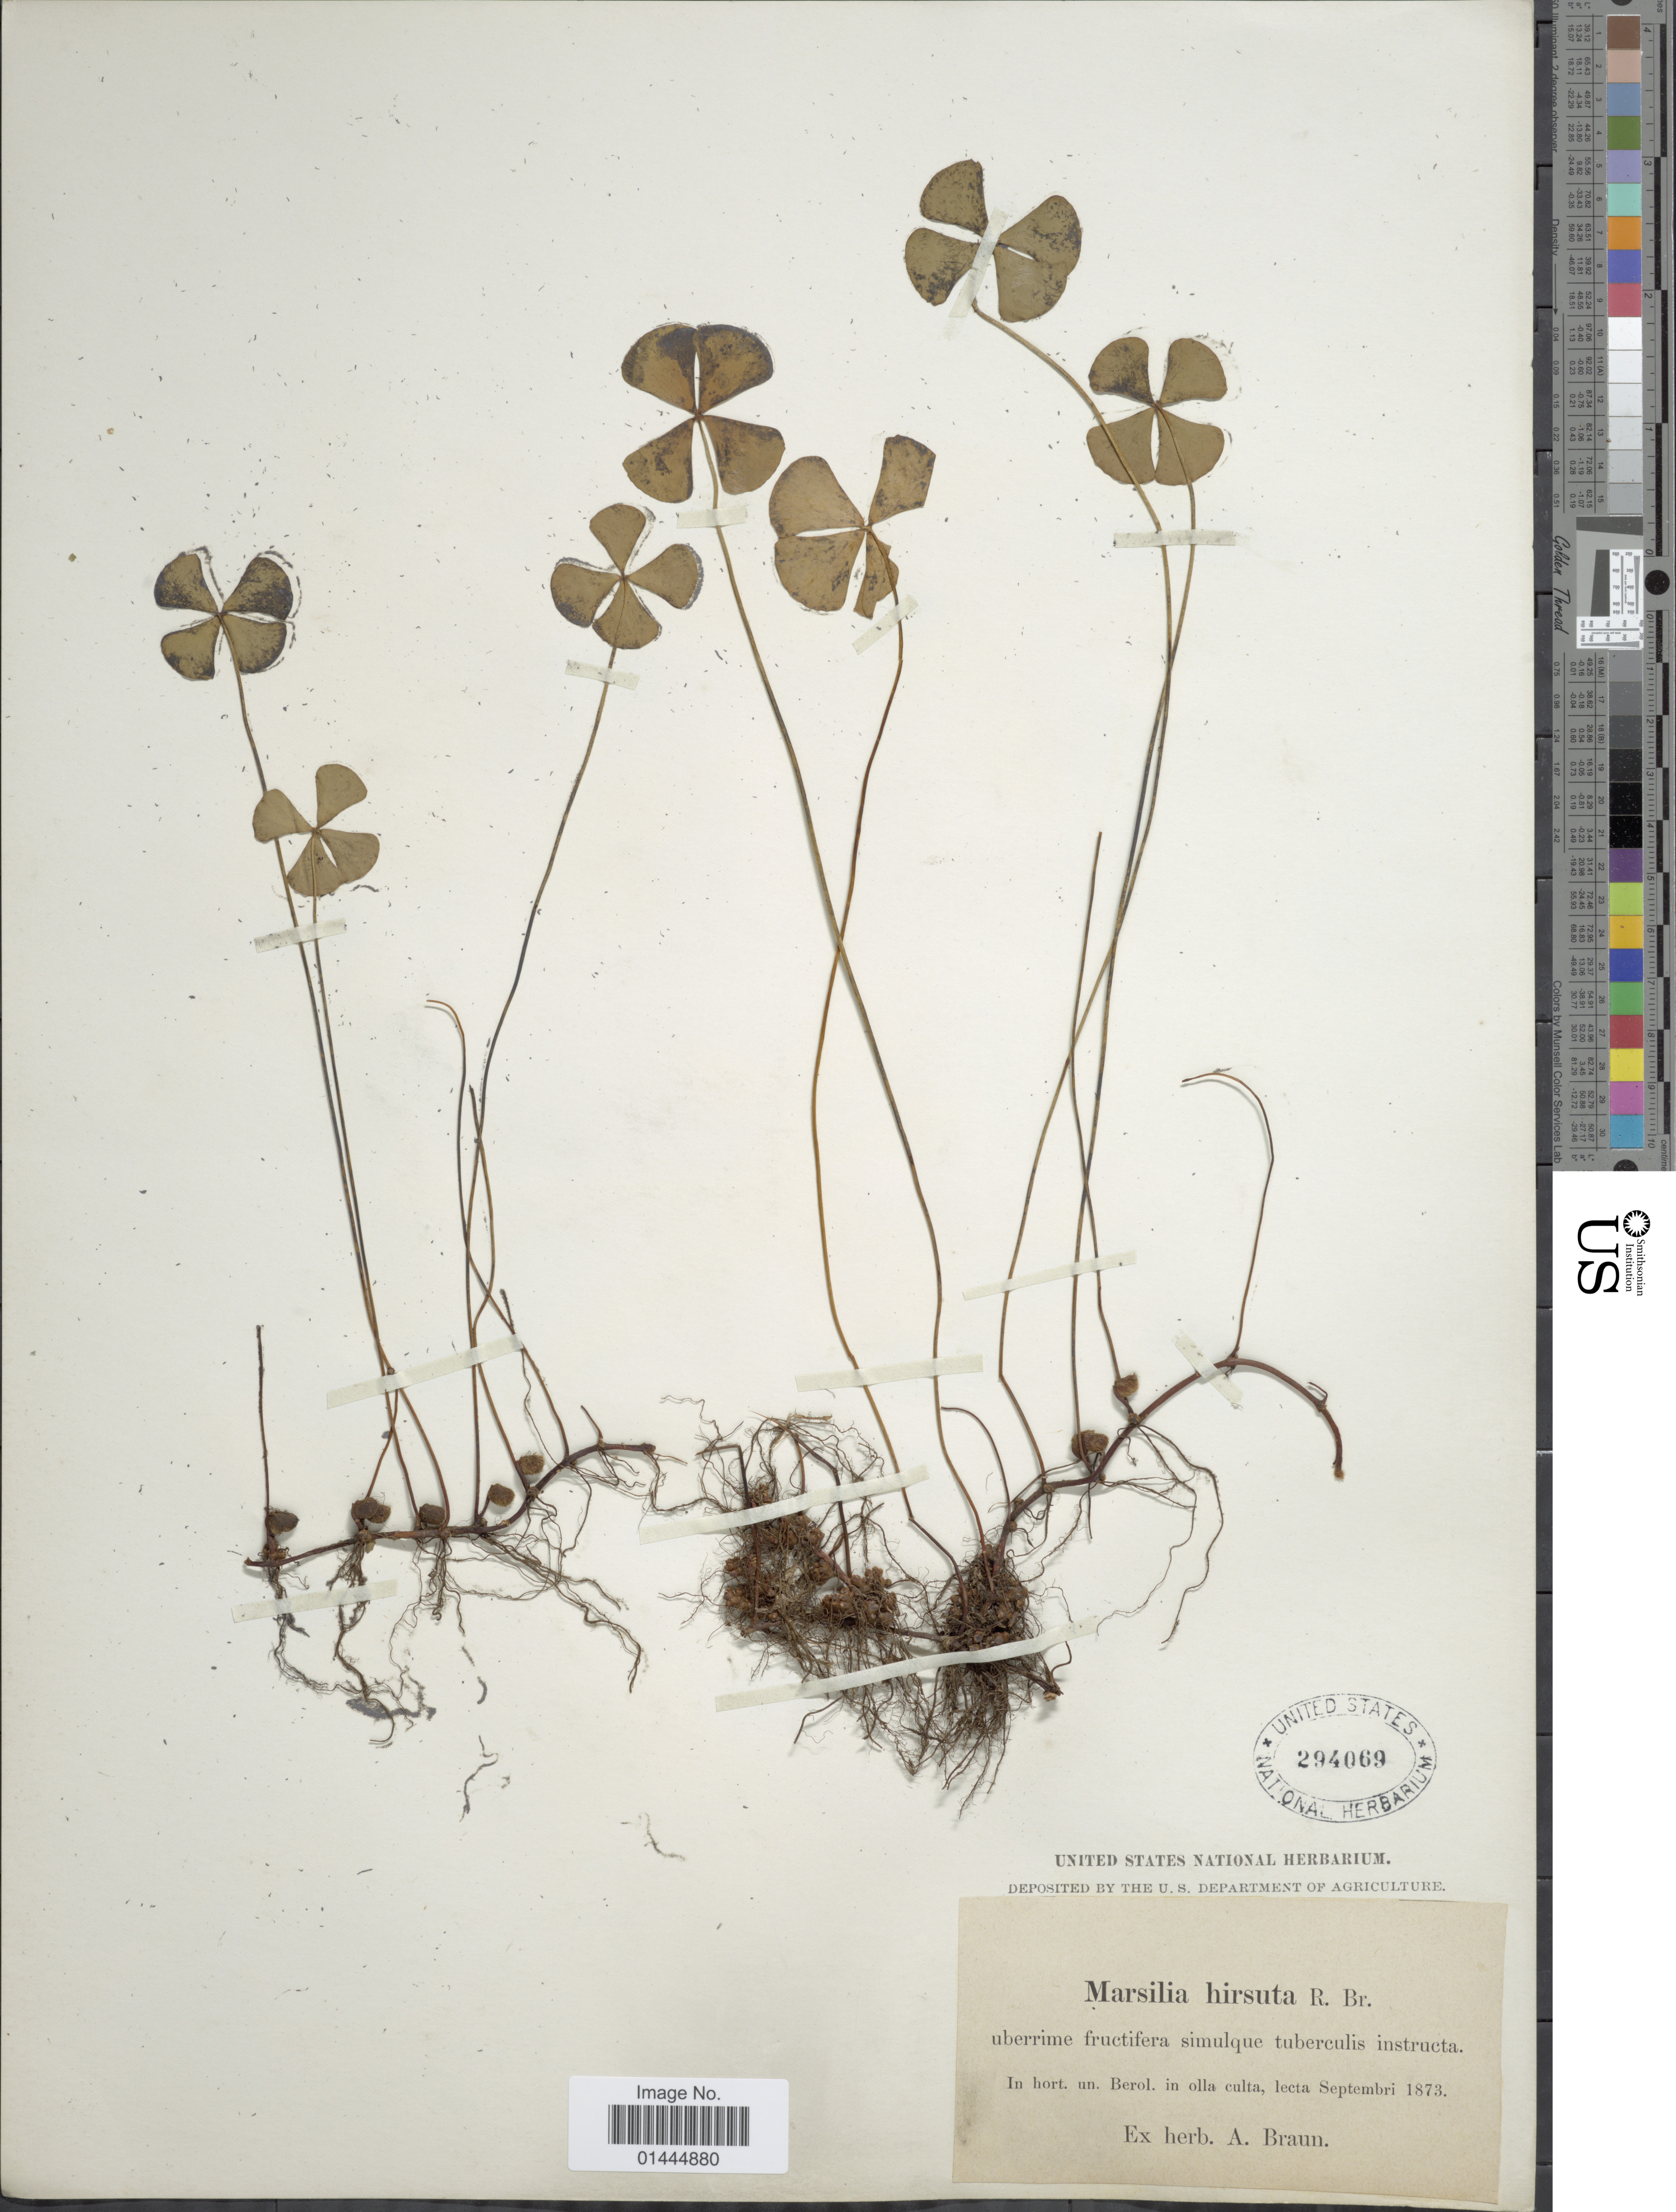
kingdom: Plantae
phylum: Tracheophyta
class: Polypodiopsida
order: Salviniales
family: Marsileaceae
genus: Marsilea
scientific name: Marsilea hirsuta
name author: R. Br.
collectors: ex herb. A. Braun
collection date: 1873-09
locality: In hort. un. Berol. in olla culta.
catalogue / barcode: US 294069